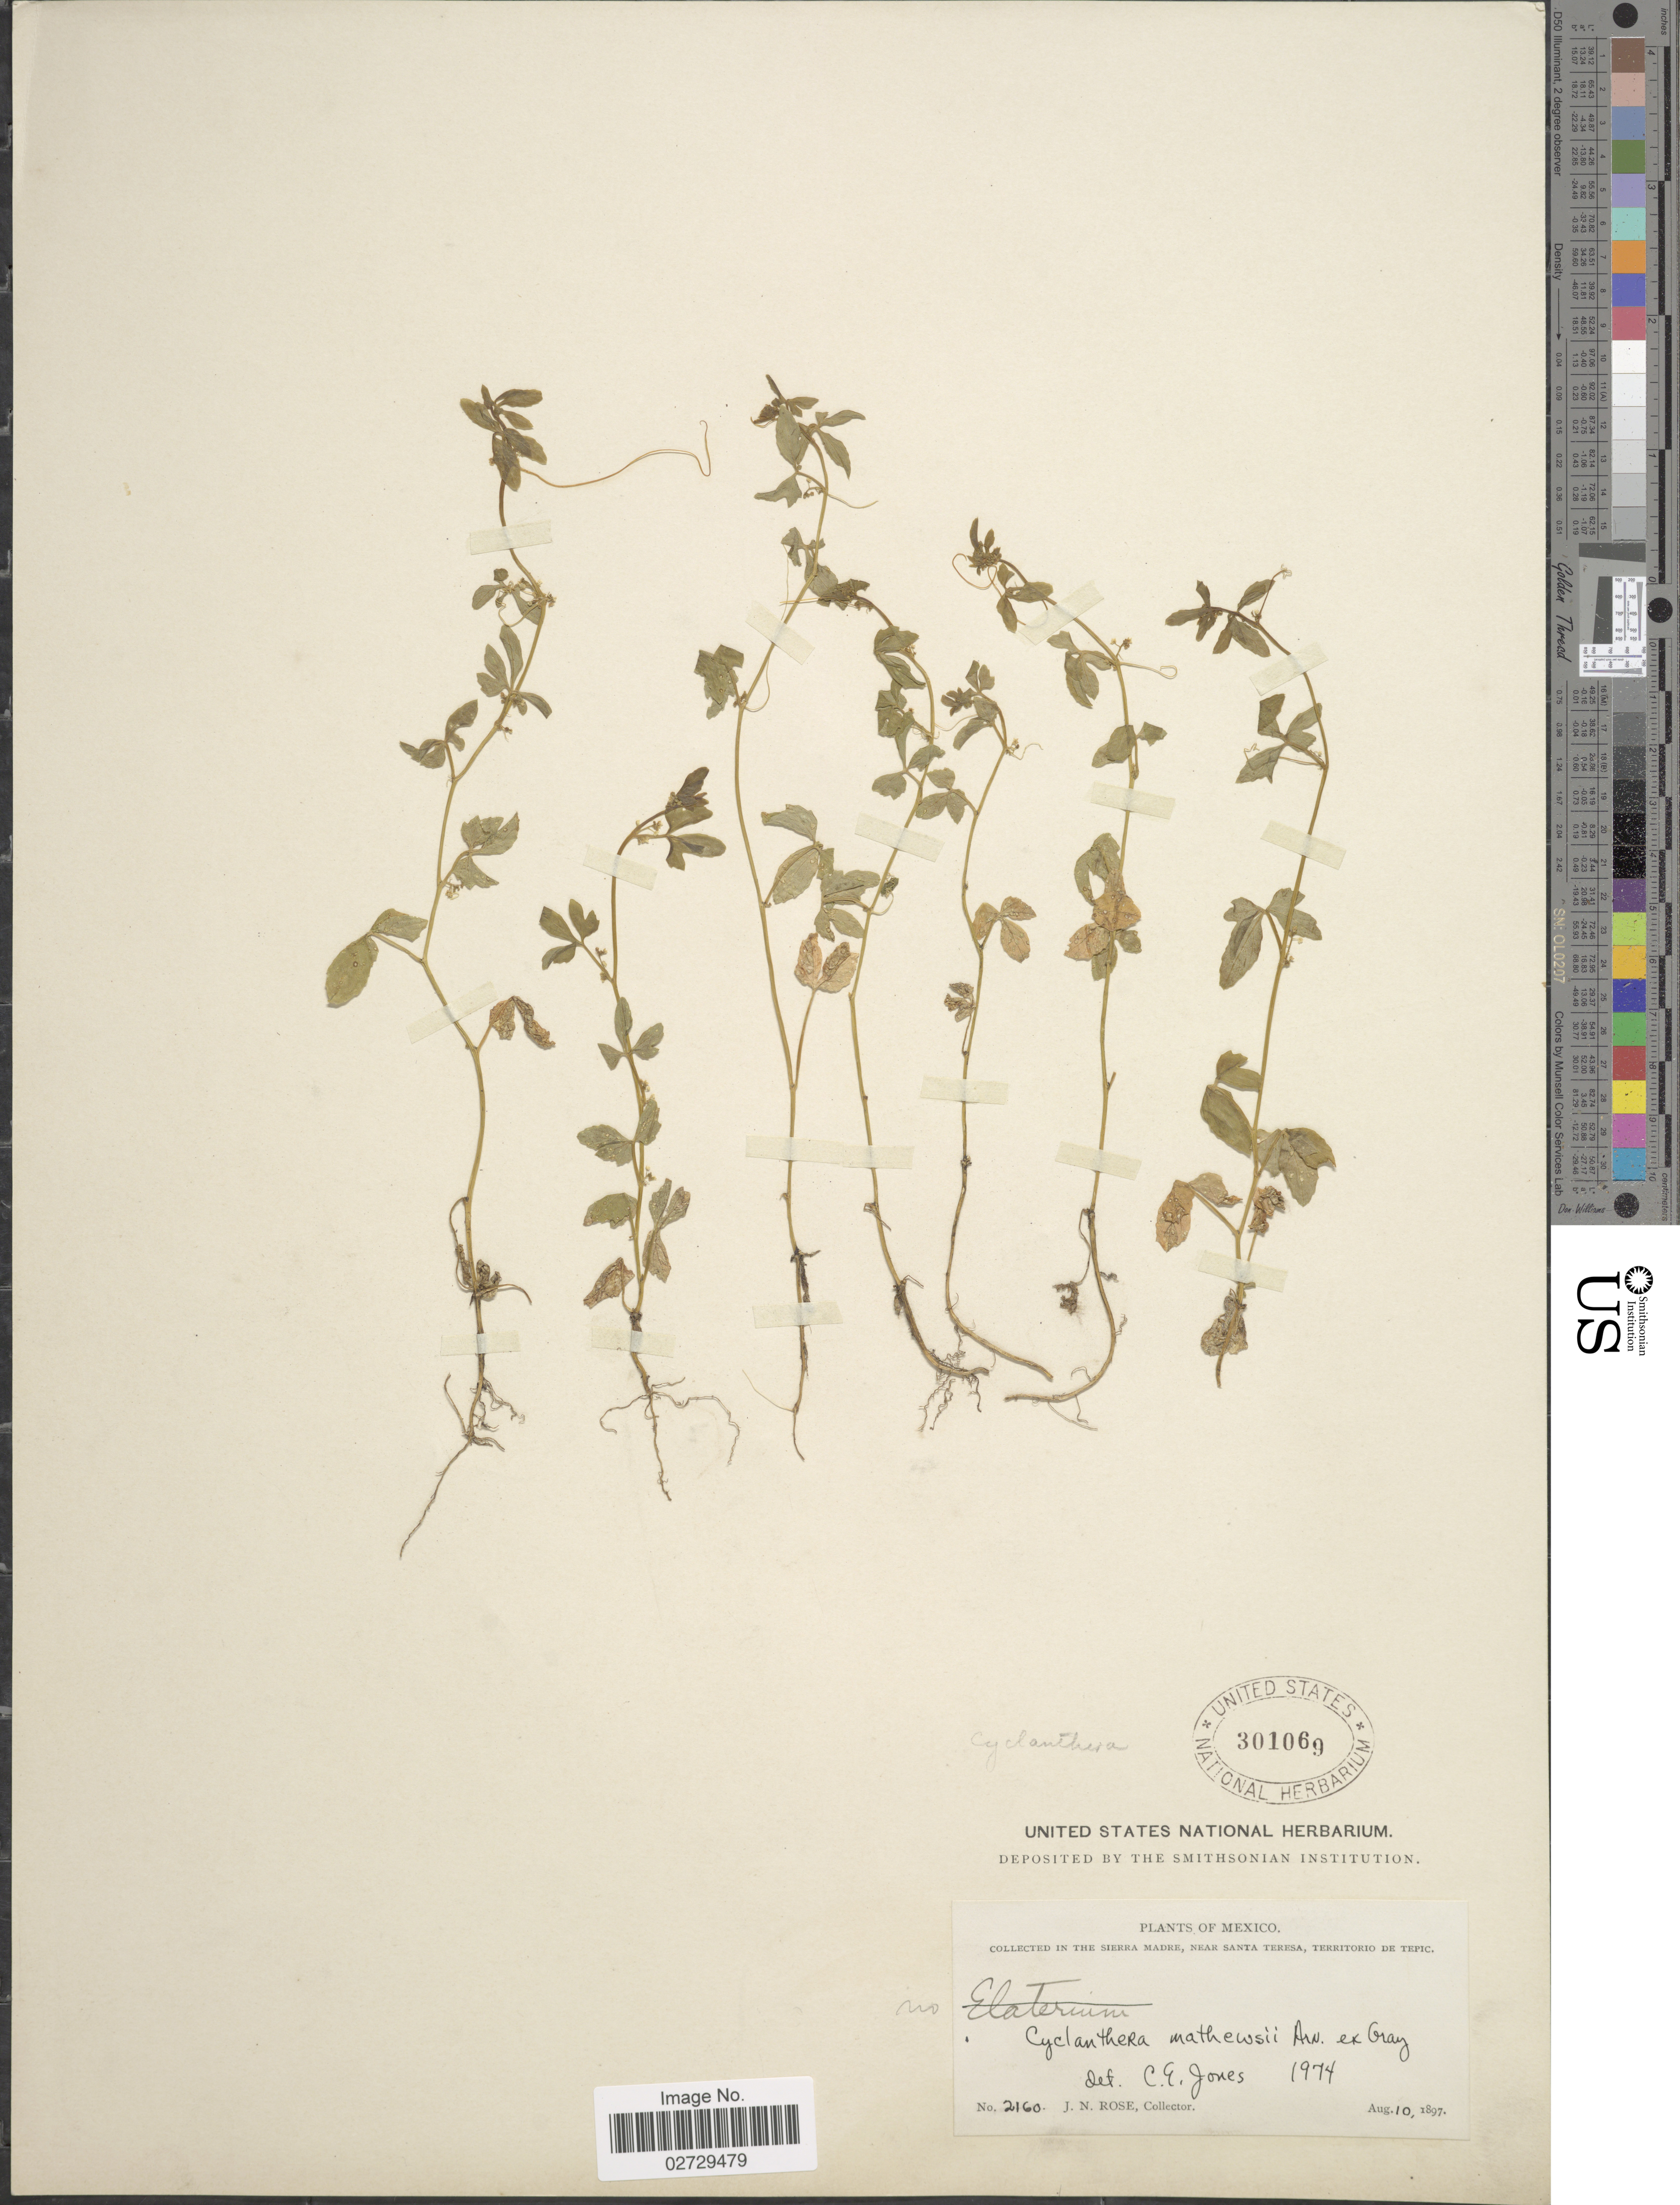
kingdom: Plantae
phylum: Tracheophyta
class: Magnoliopsida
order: Cucurbitales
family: Cucurbitaceae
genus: Cyclanthera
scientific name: Cyclanthera mathewsii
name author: Arn. ex A. Gray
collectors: J. N. Rose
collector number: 2160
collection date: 1897-08-10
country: Mexico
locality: Sierra Madre, near Santa Teresa, Territorio de Tepic.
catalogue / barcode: US 301069